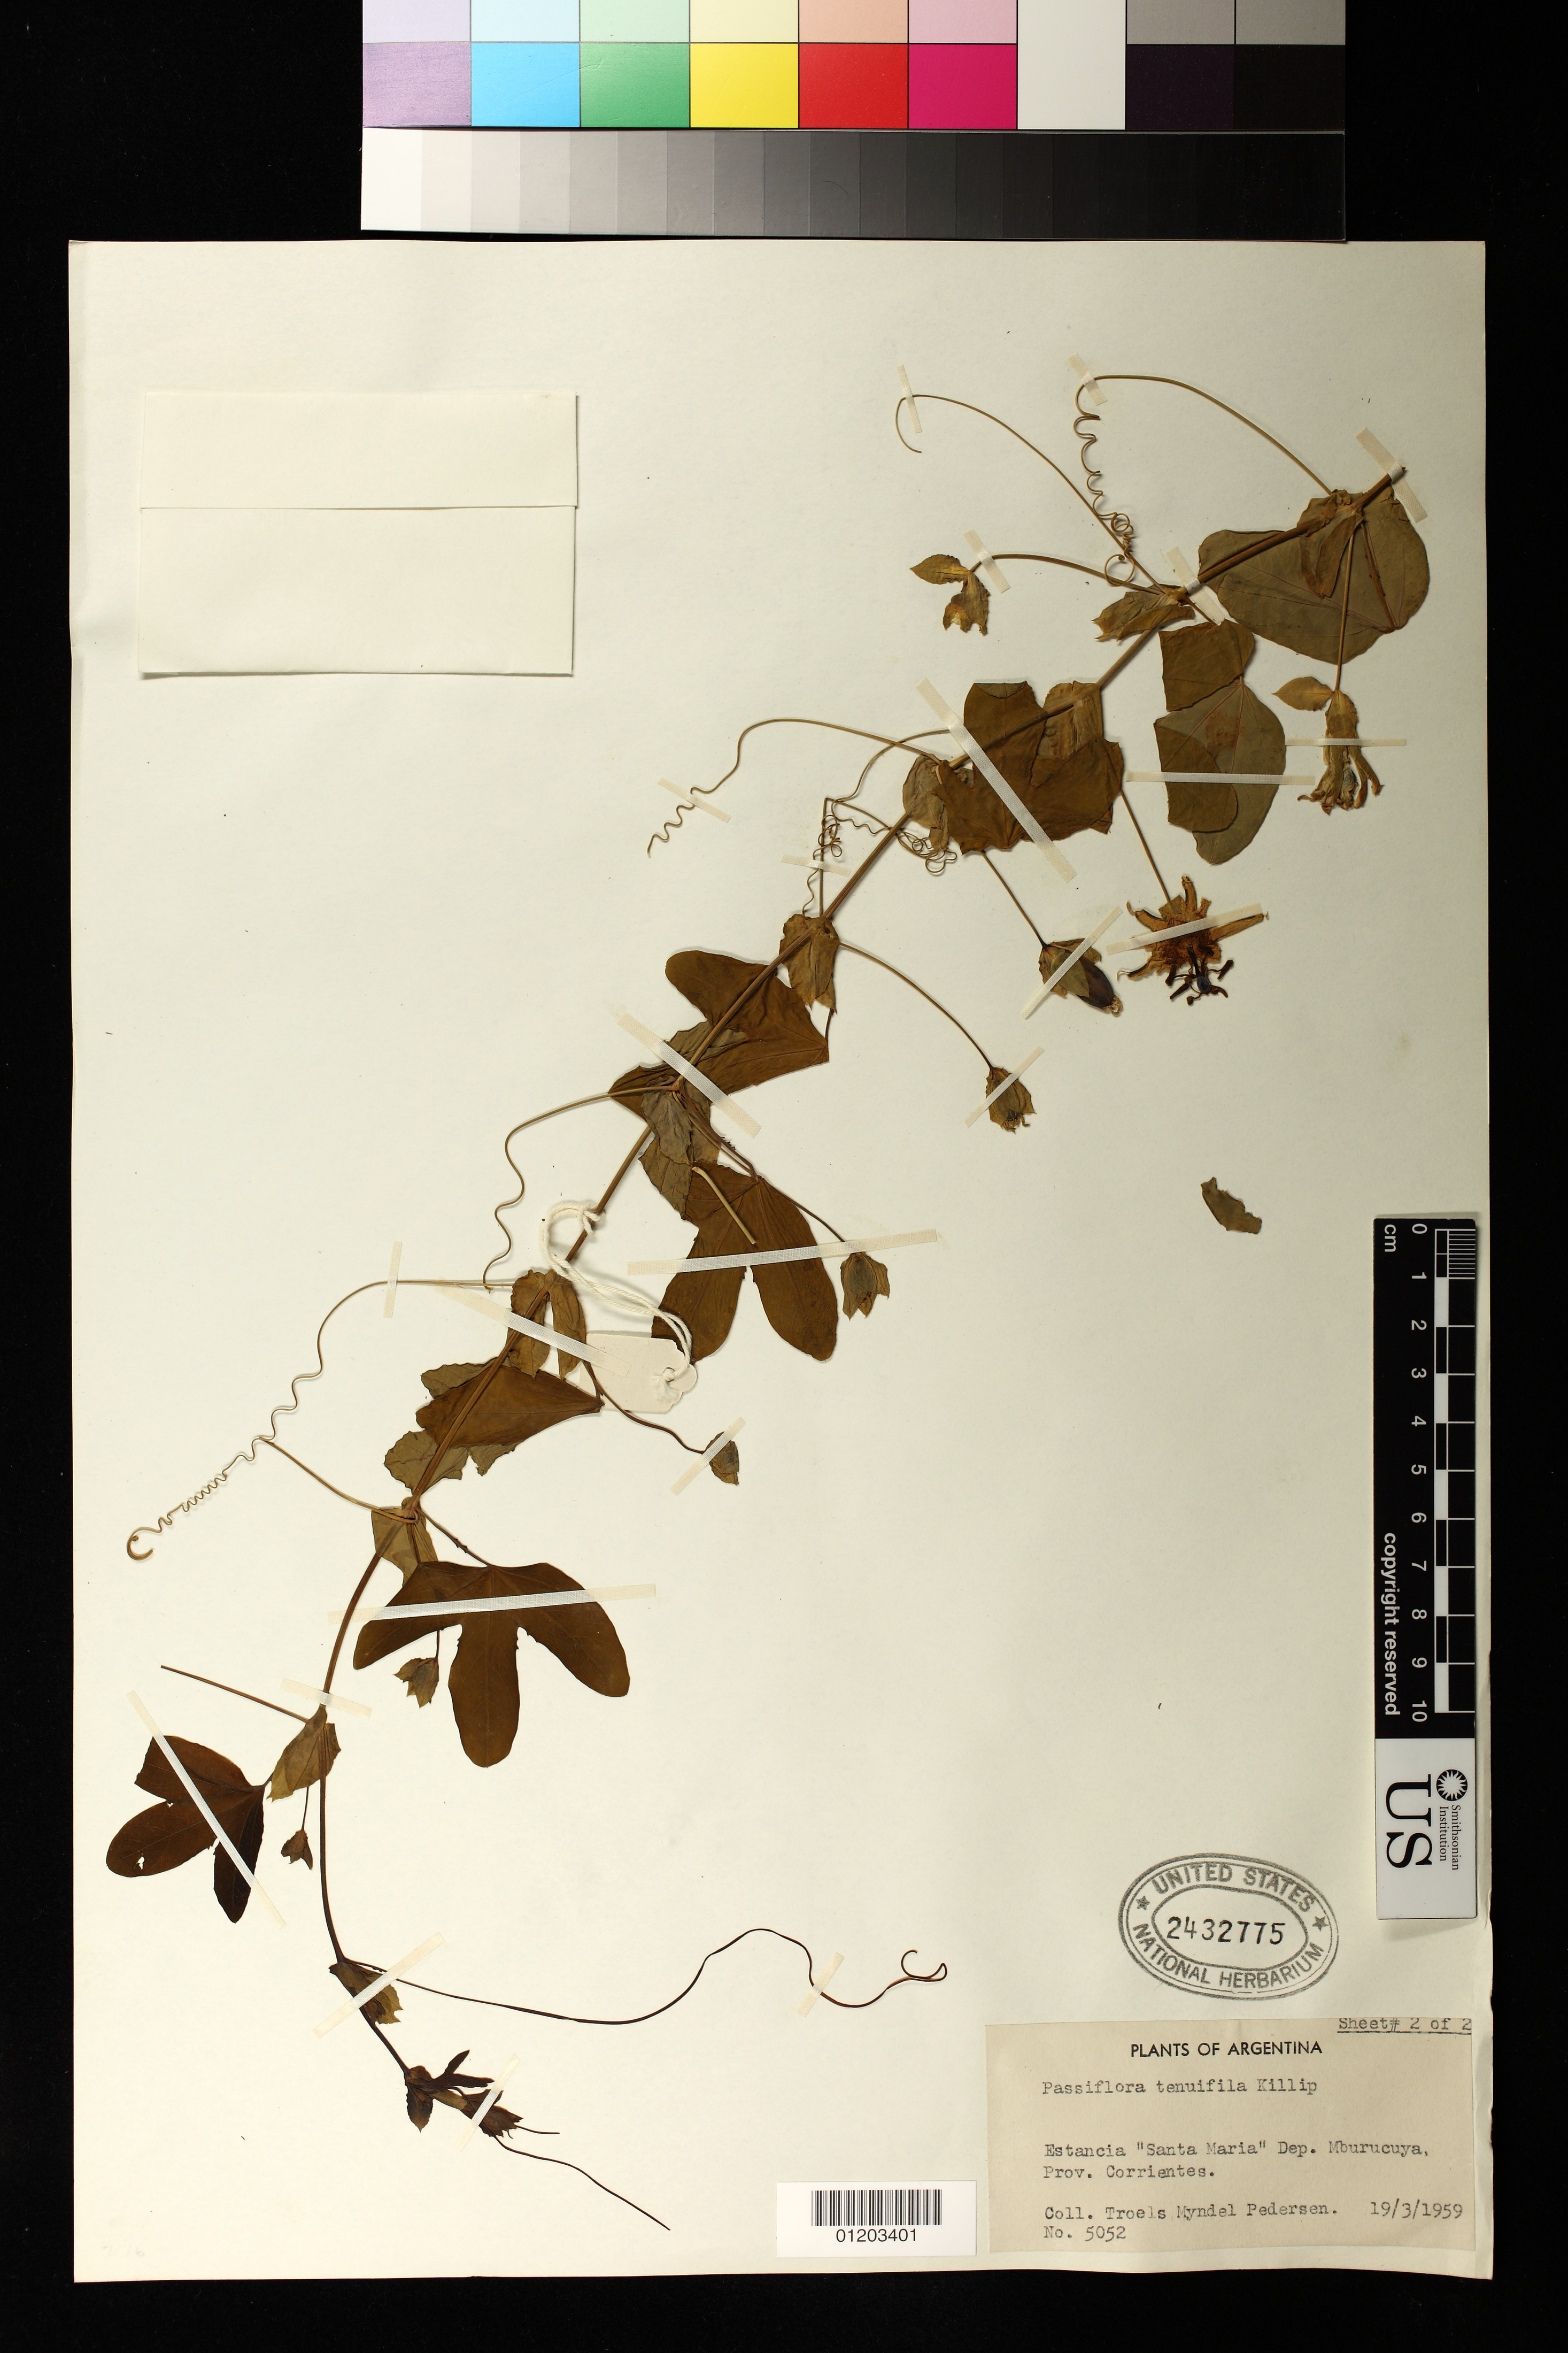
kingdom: Plantae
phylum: Tracheophyta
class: Magnoliopsida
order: Malpighiales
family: Passifloraceae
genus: Passiflora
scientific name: Passiflora tenuifila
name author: Killip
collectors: T. M. Pedersen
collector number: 5052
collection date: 1959-03-19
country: Argentina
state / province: Corrientes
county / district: Mburucuya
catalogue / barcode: US 2432775